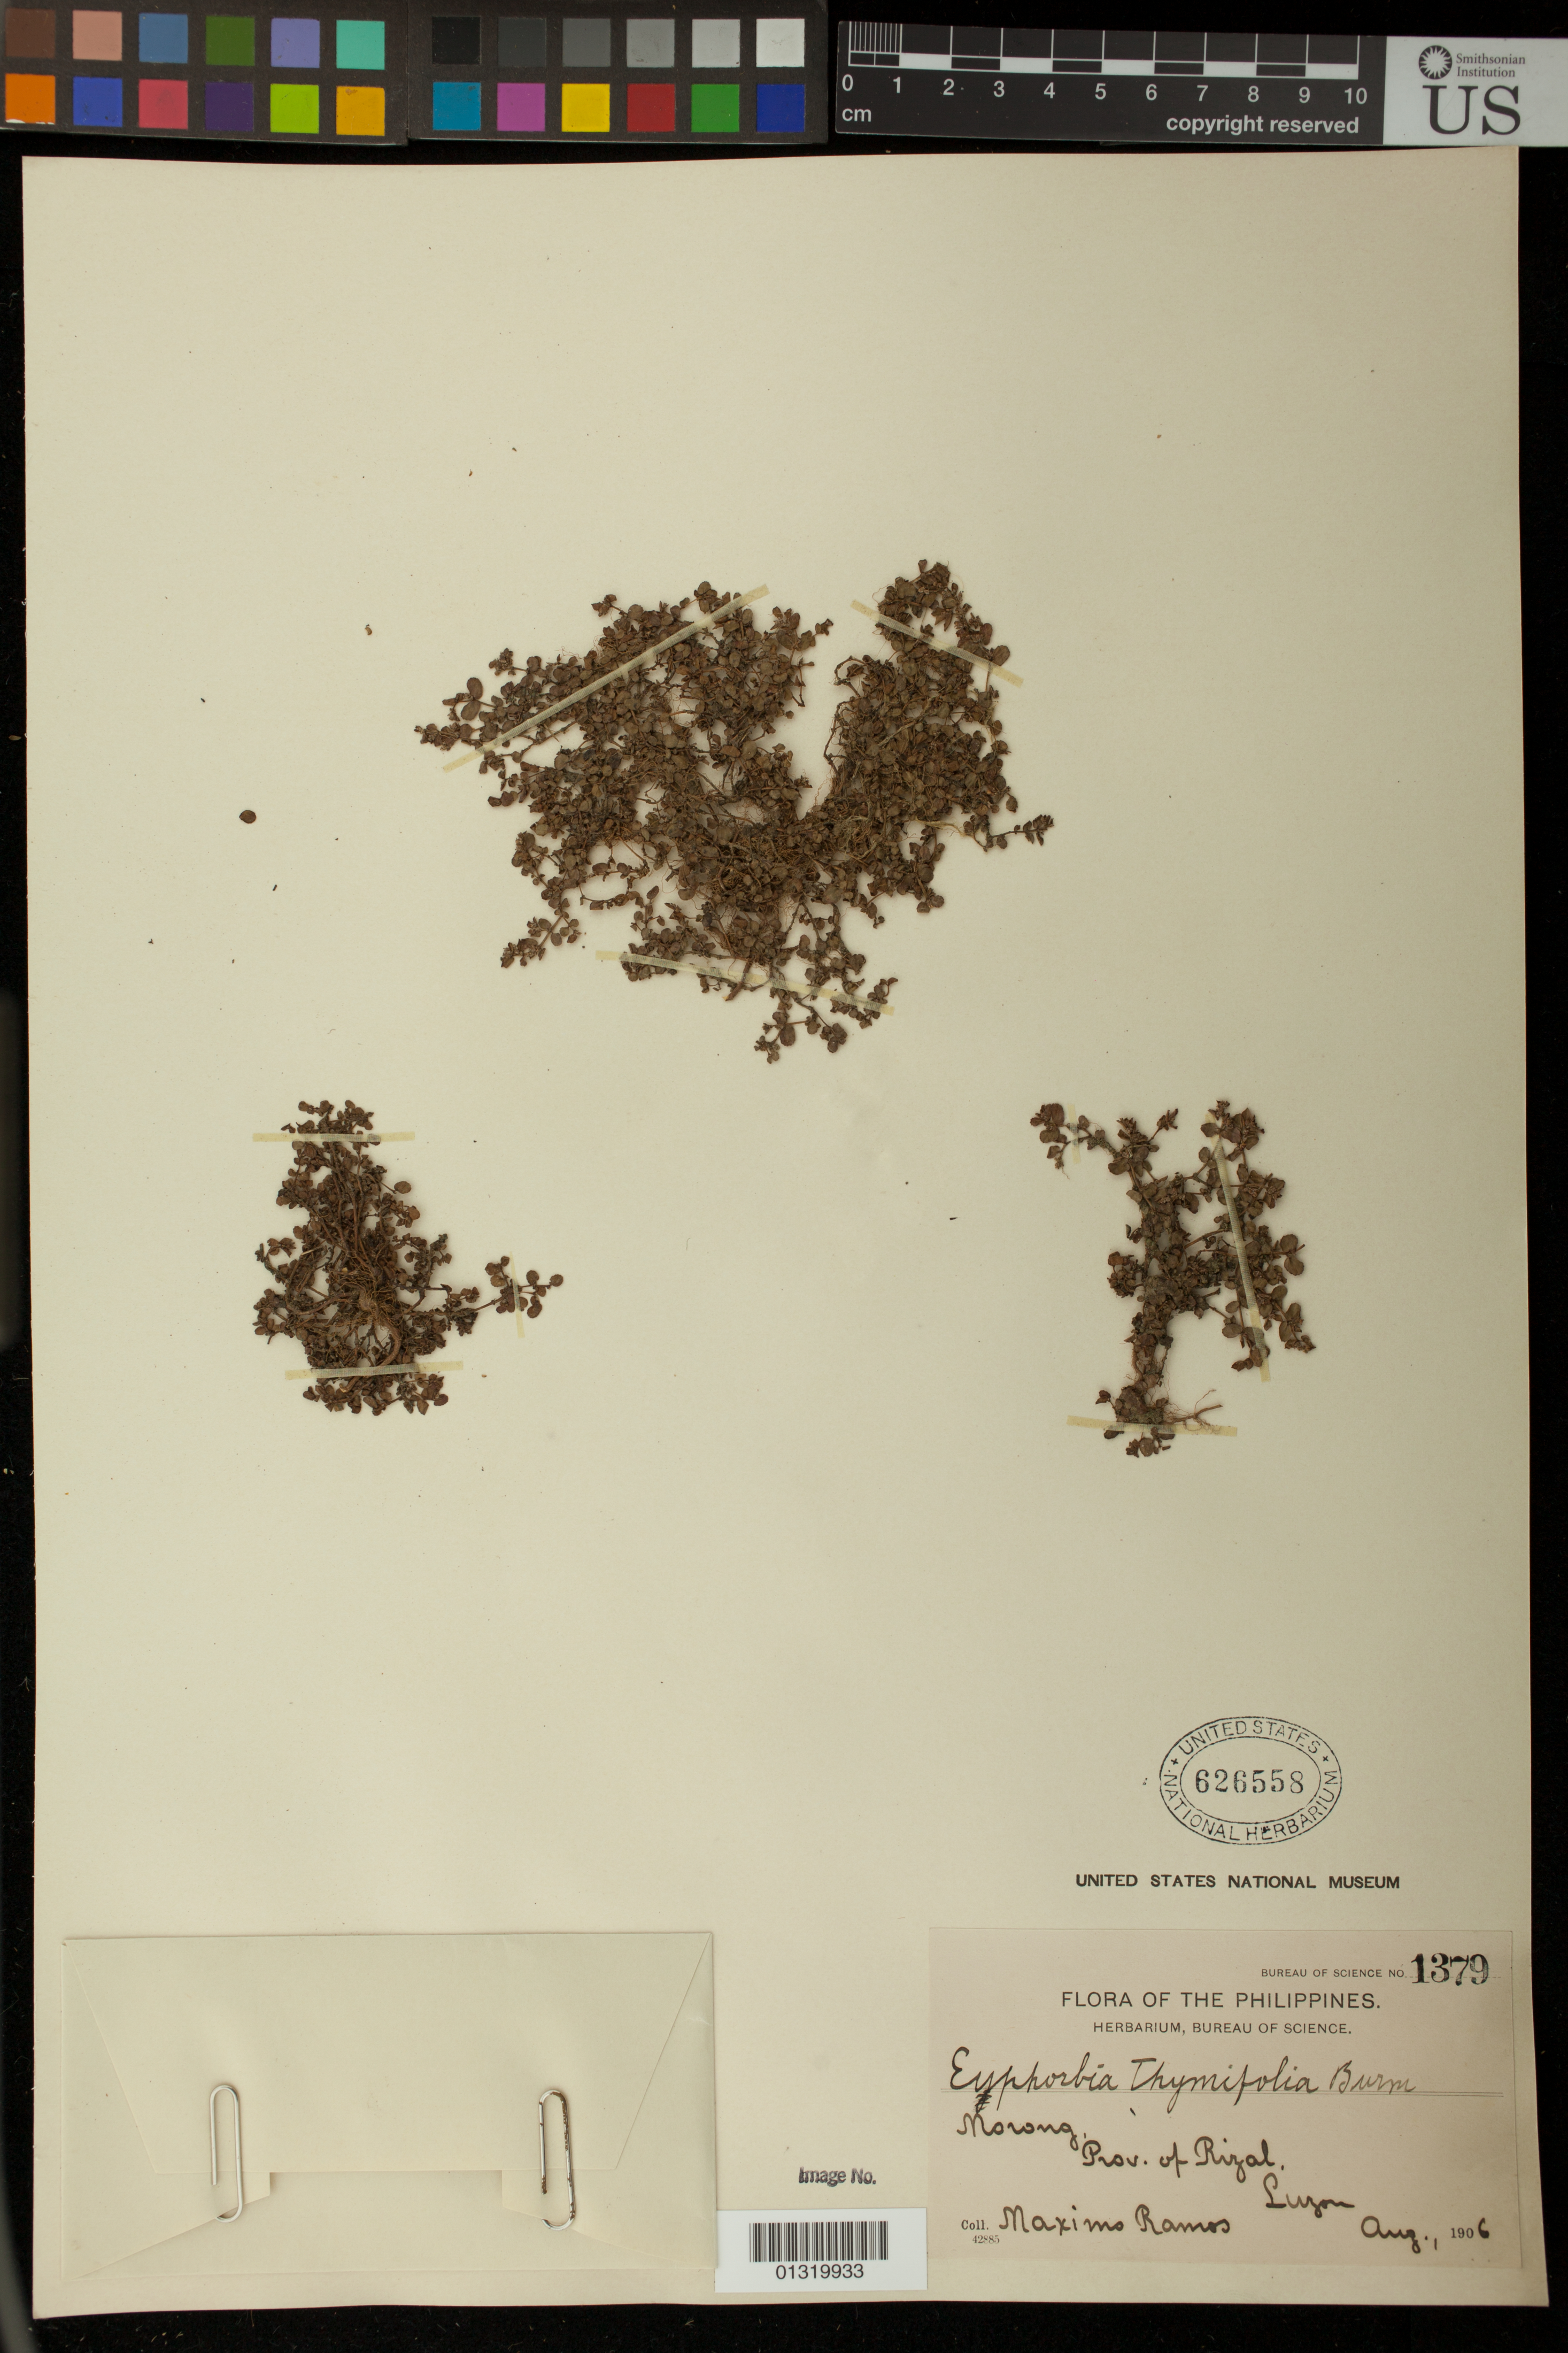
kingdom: Plantae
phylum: Tracheophyta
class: Magnoliopsida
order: Malpighiales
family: Euphorbiaceae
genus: Euphorbia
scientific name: Euphorbia thymifolia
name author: L.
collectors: M. Ramos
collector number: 1379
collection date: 1906-08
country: Philippines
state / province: Calabarzon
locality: Morong, Prov. of Rizal; Luzon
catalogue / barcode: US 626558